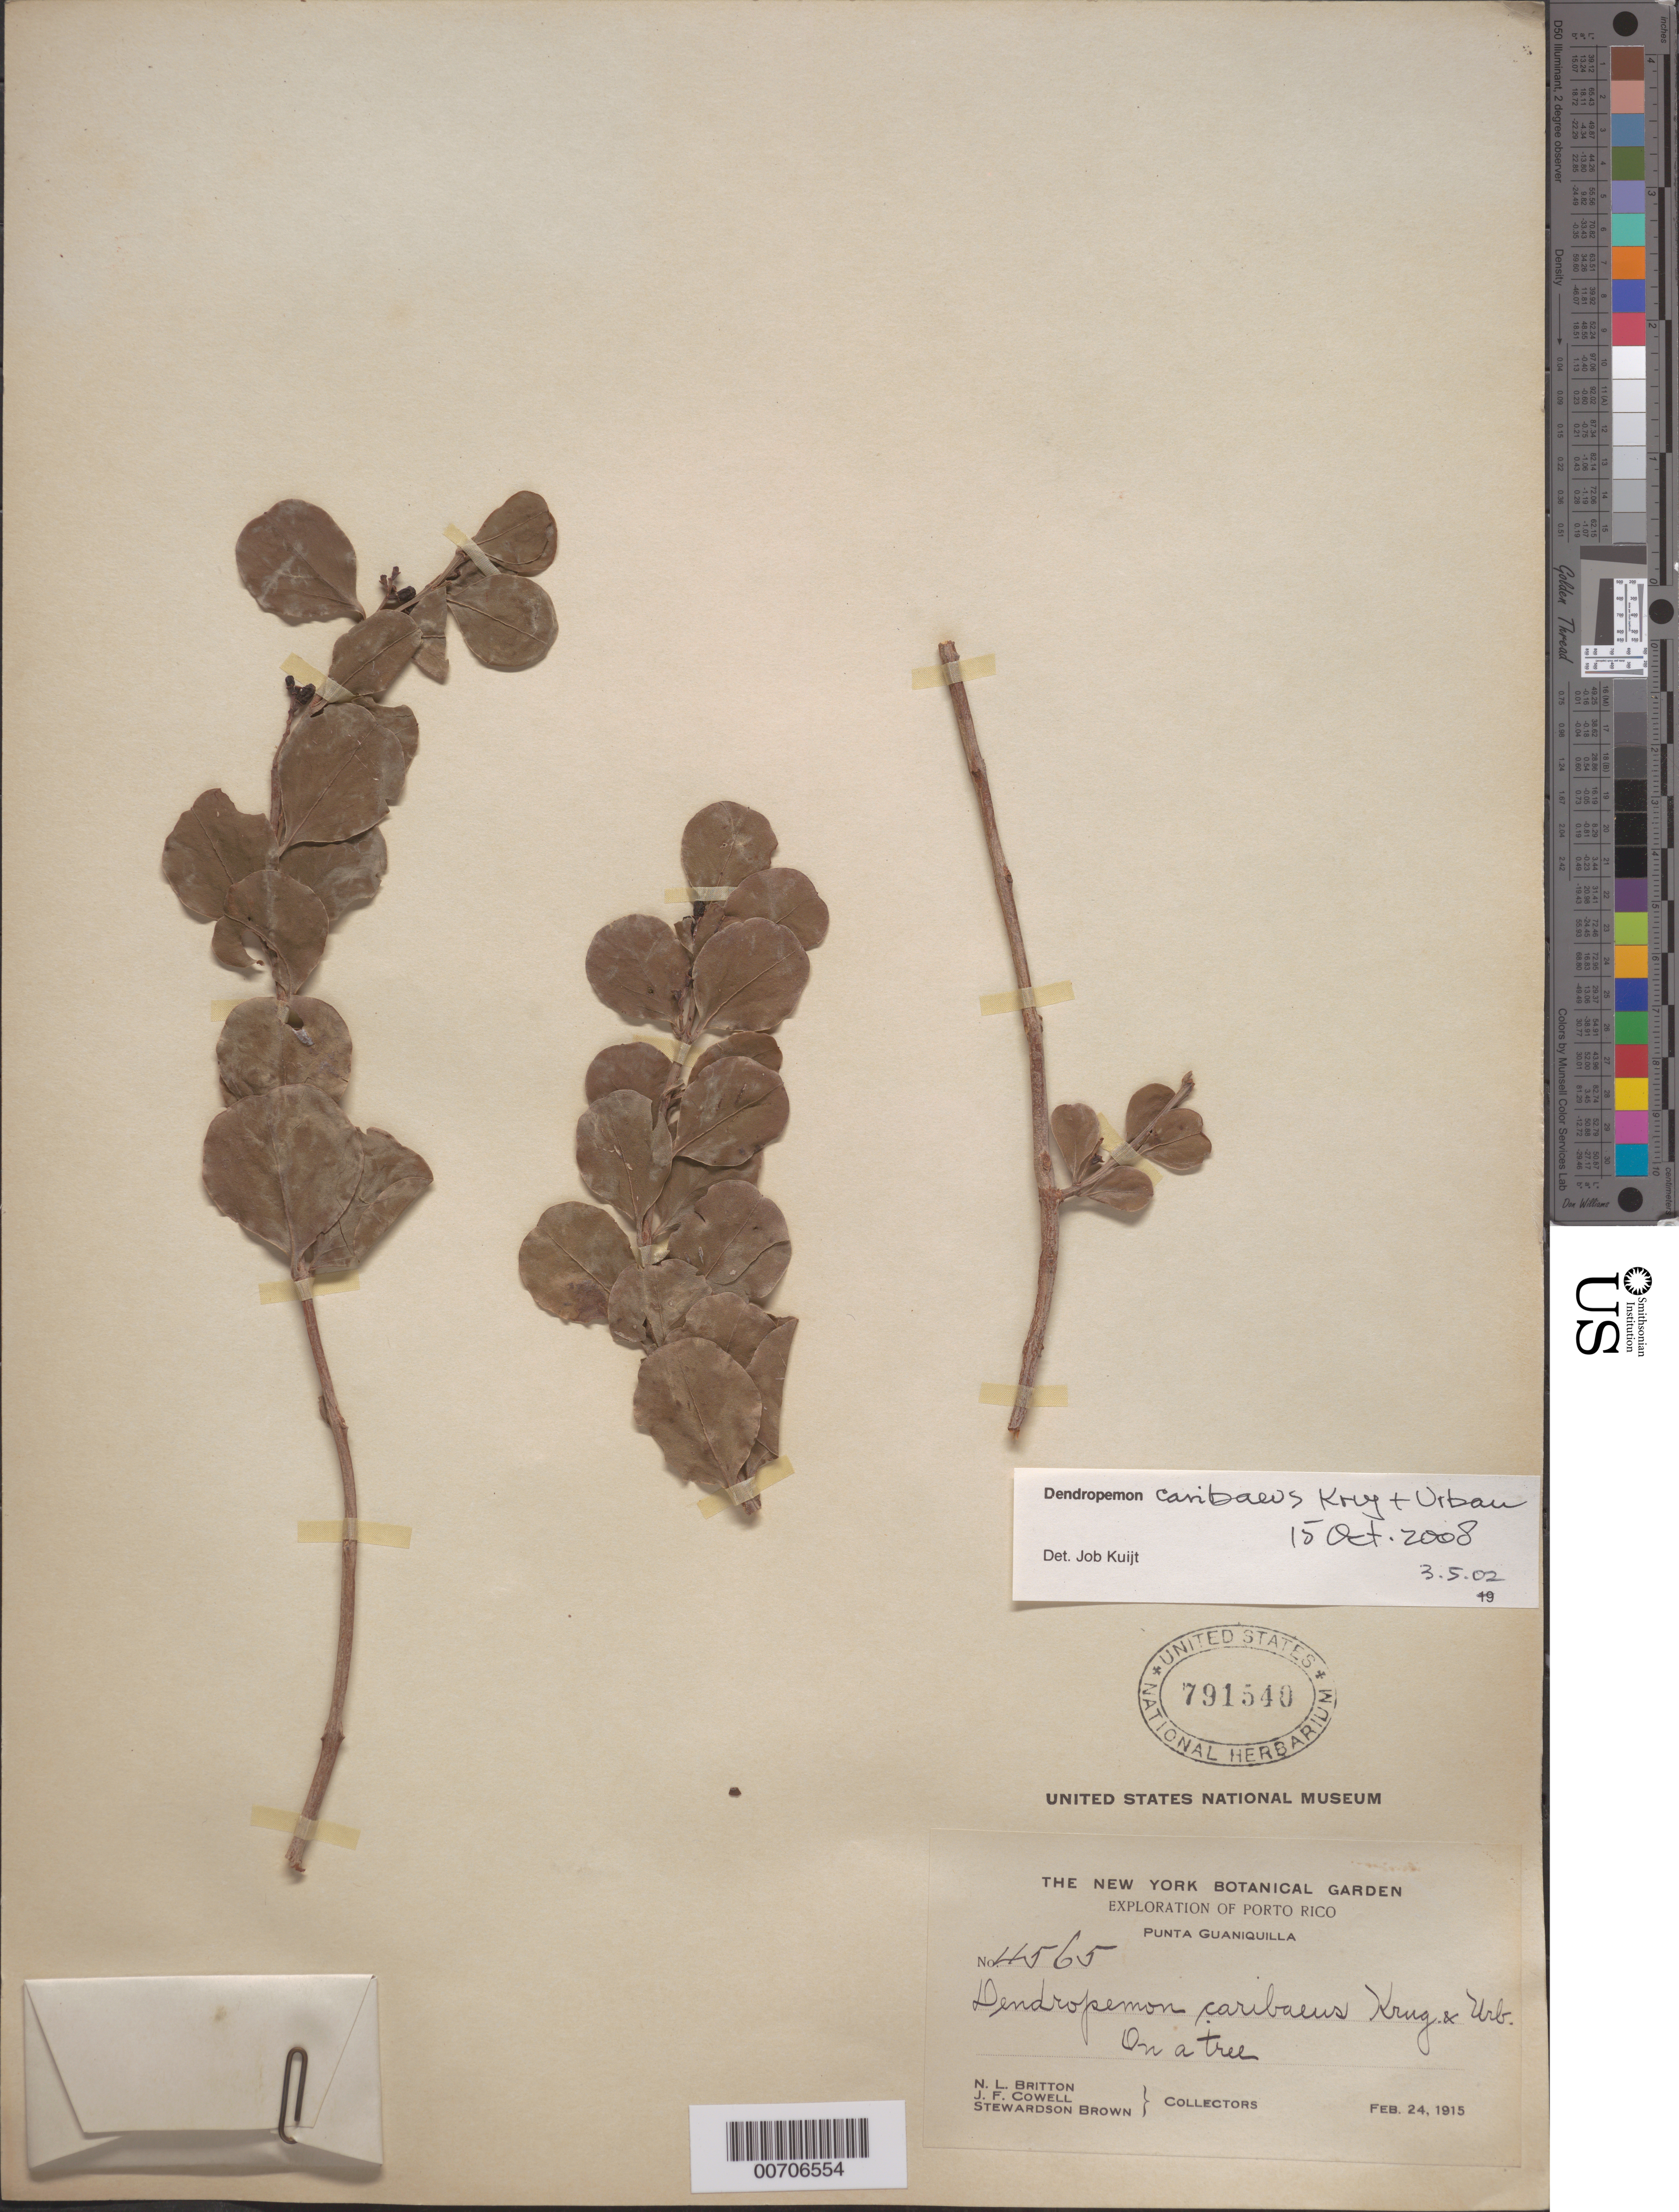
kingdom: Plantae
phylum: Tracheophyta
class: Magnoliopsida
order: Santalales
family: Loranthaceae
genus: Dendropemon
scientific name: Dendropemon caribaeus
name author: Krug & Urb.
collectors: N. Britton, J. F. Cowell & S. Brown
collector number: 4565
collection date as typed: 24 Feb 1915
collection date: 1915-02-24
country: Puerto Rico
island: Greater Antilles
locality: Punta Guaniquilla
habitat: On a Tree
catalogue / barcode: US 791540